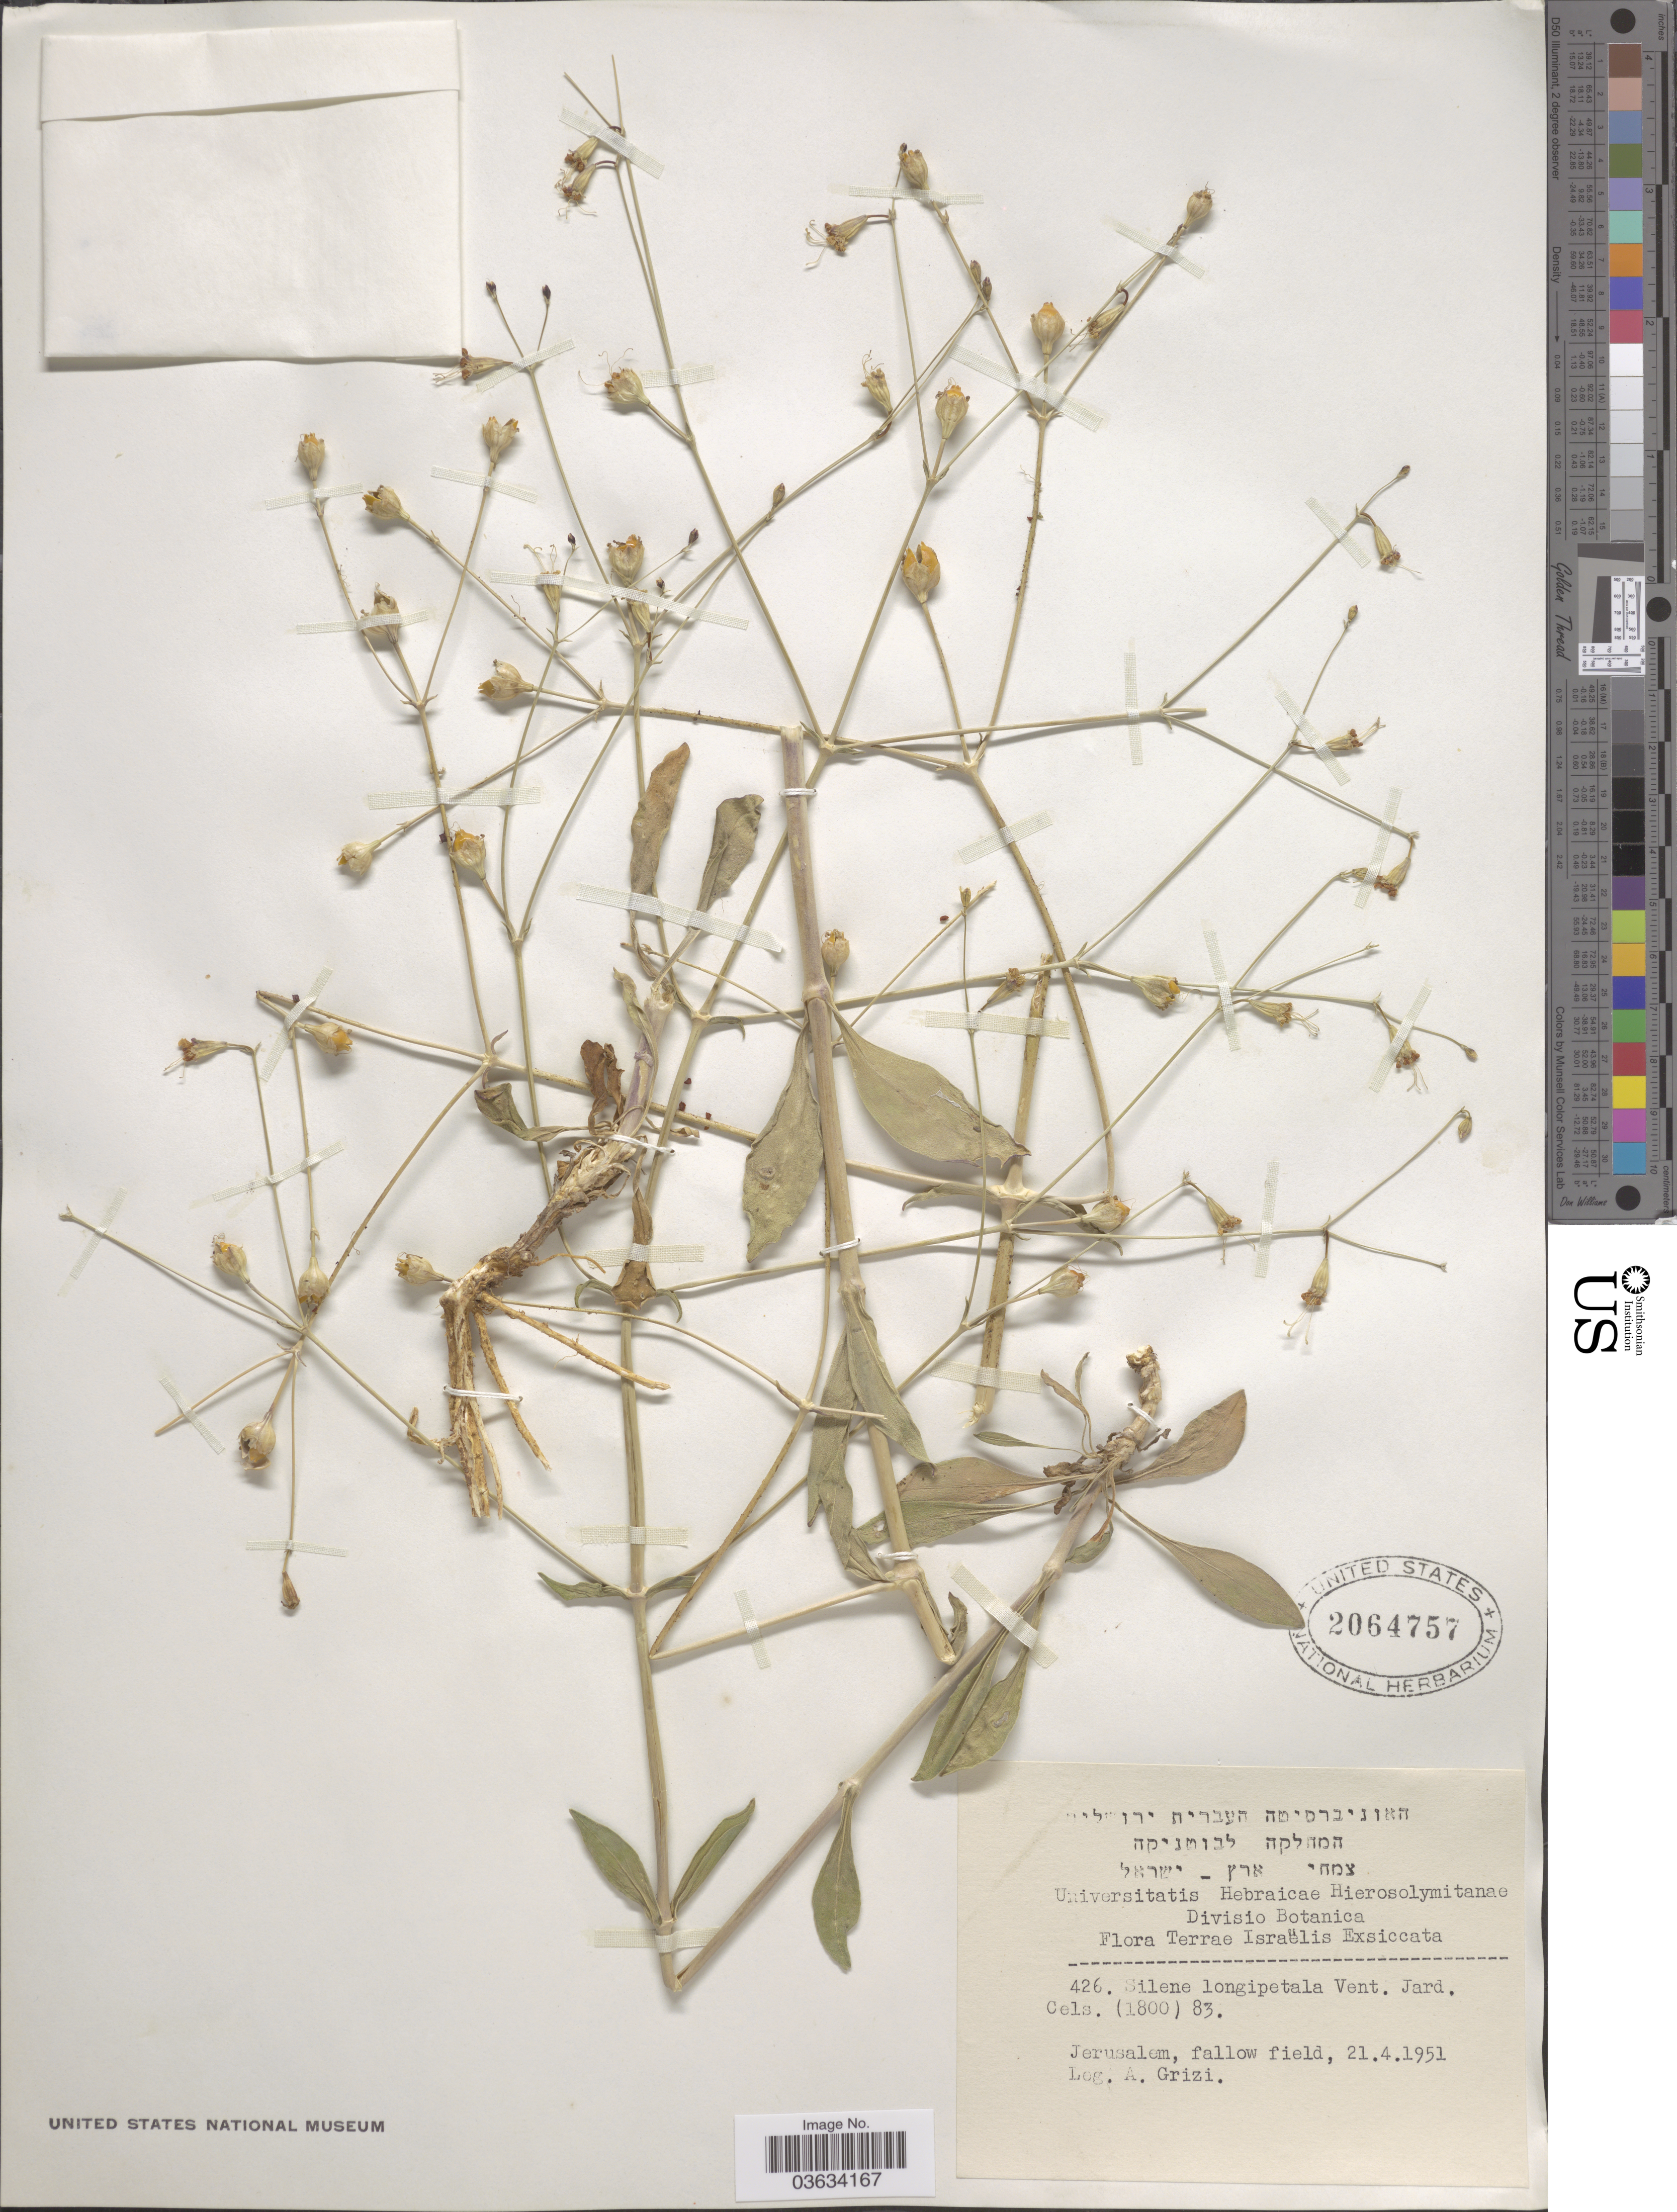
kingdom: Plantae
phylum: Tracheophyta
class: Magnoliopsida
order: Caryophyllales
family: Caryophyllaceae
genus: Silene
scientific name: Silene longipetala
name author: Vent.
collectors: A. Grizi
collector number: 426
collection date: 1951-04-21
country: Israel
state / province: Jerusalem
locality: Jerusalem, fallow field.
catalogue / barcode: US 2064757